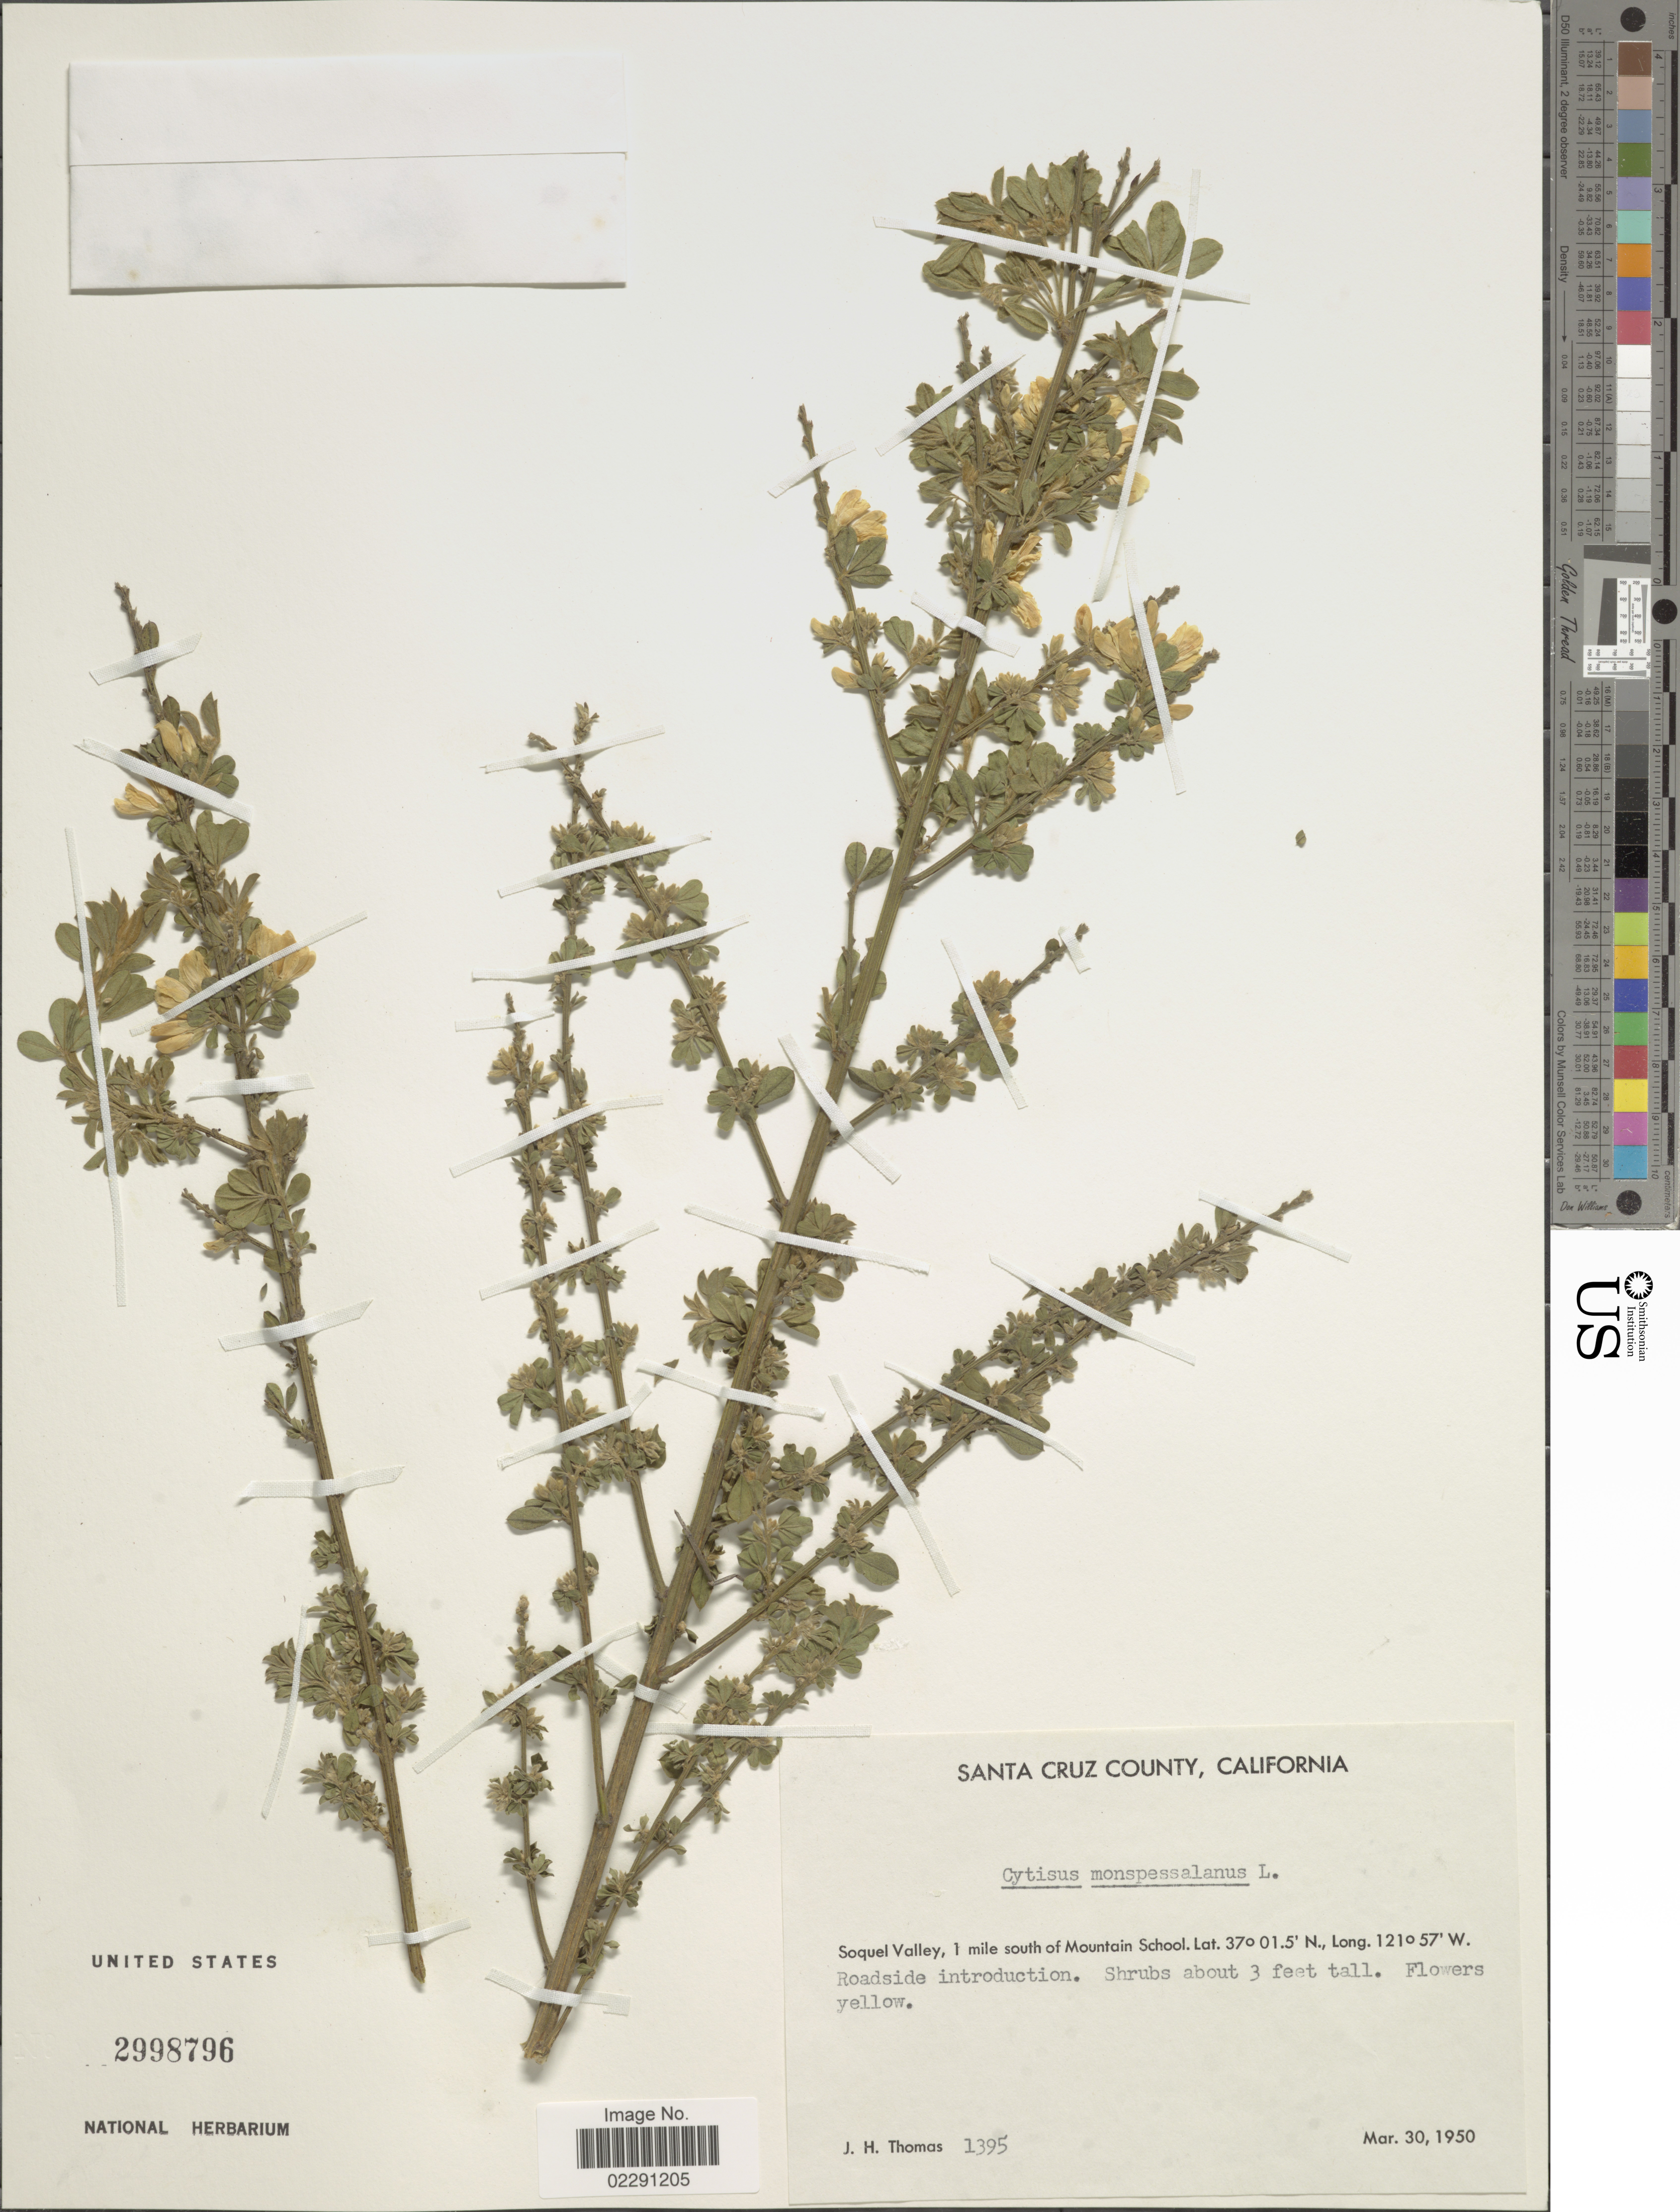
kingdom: Plantae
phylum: Tracheophyta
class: Magnoliopsida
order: Fabales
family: Fabaceae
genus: Genista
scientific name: Genista monspessulana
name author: (L.) L.A.S. Johnson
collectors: J. H. Thomas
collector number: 1395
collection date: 1950-03-30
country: United States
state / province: California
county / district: Santa Cruz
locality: Santa Cruz County, Soquel Valley, 1 mile south of Mountain School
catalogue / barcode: US 2998796